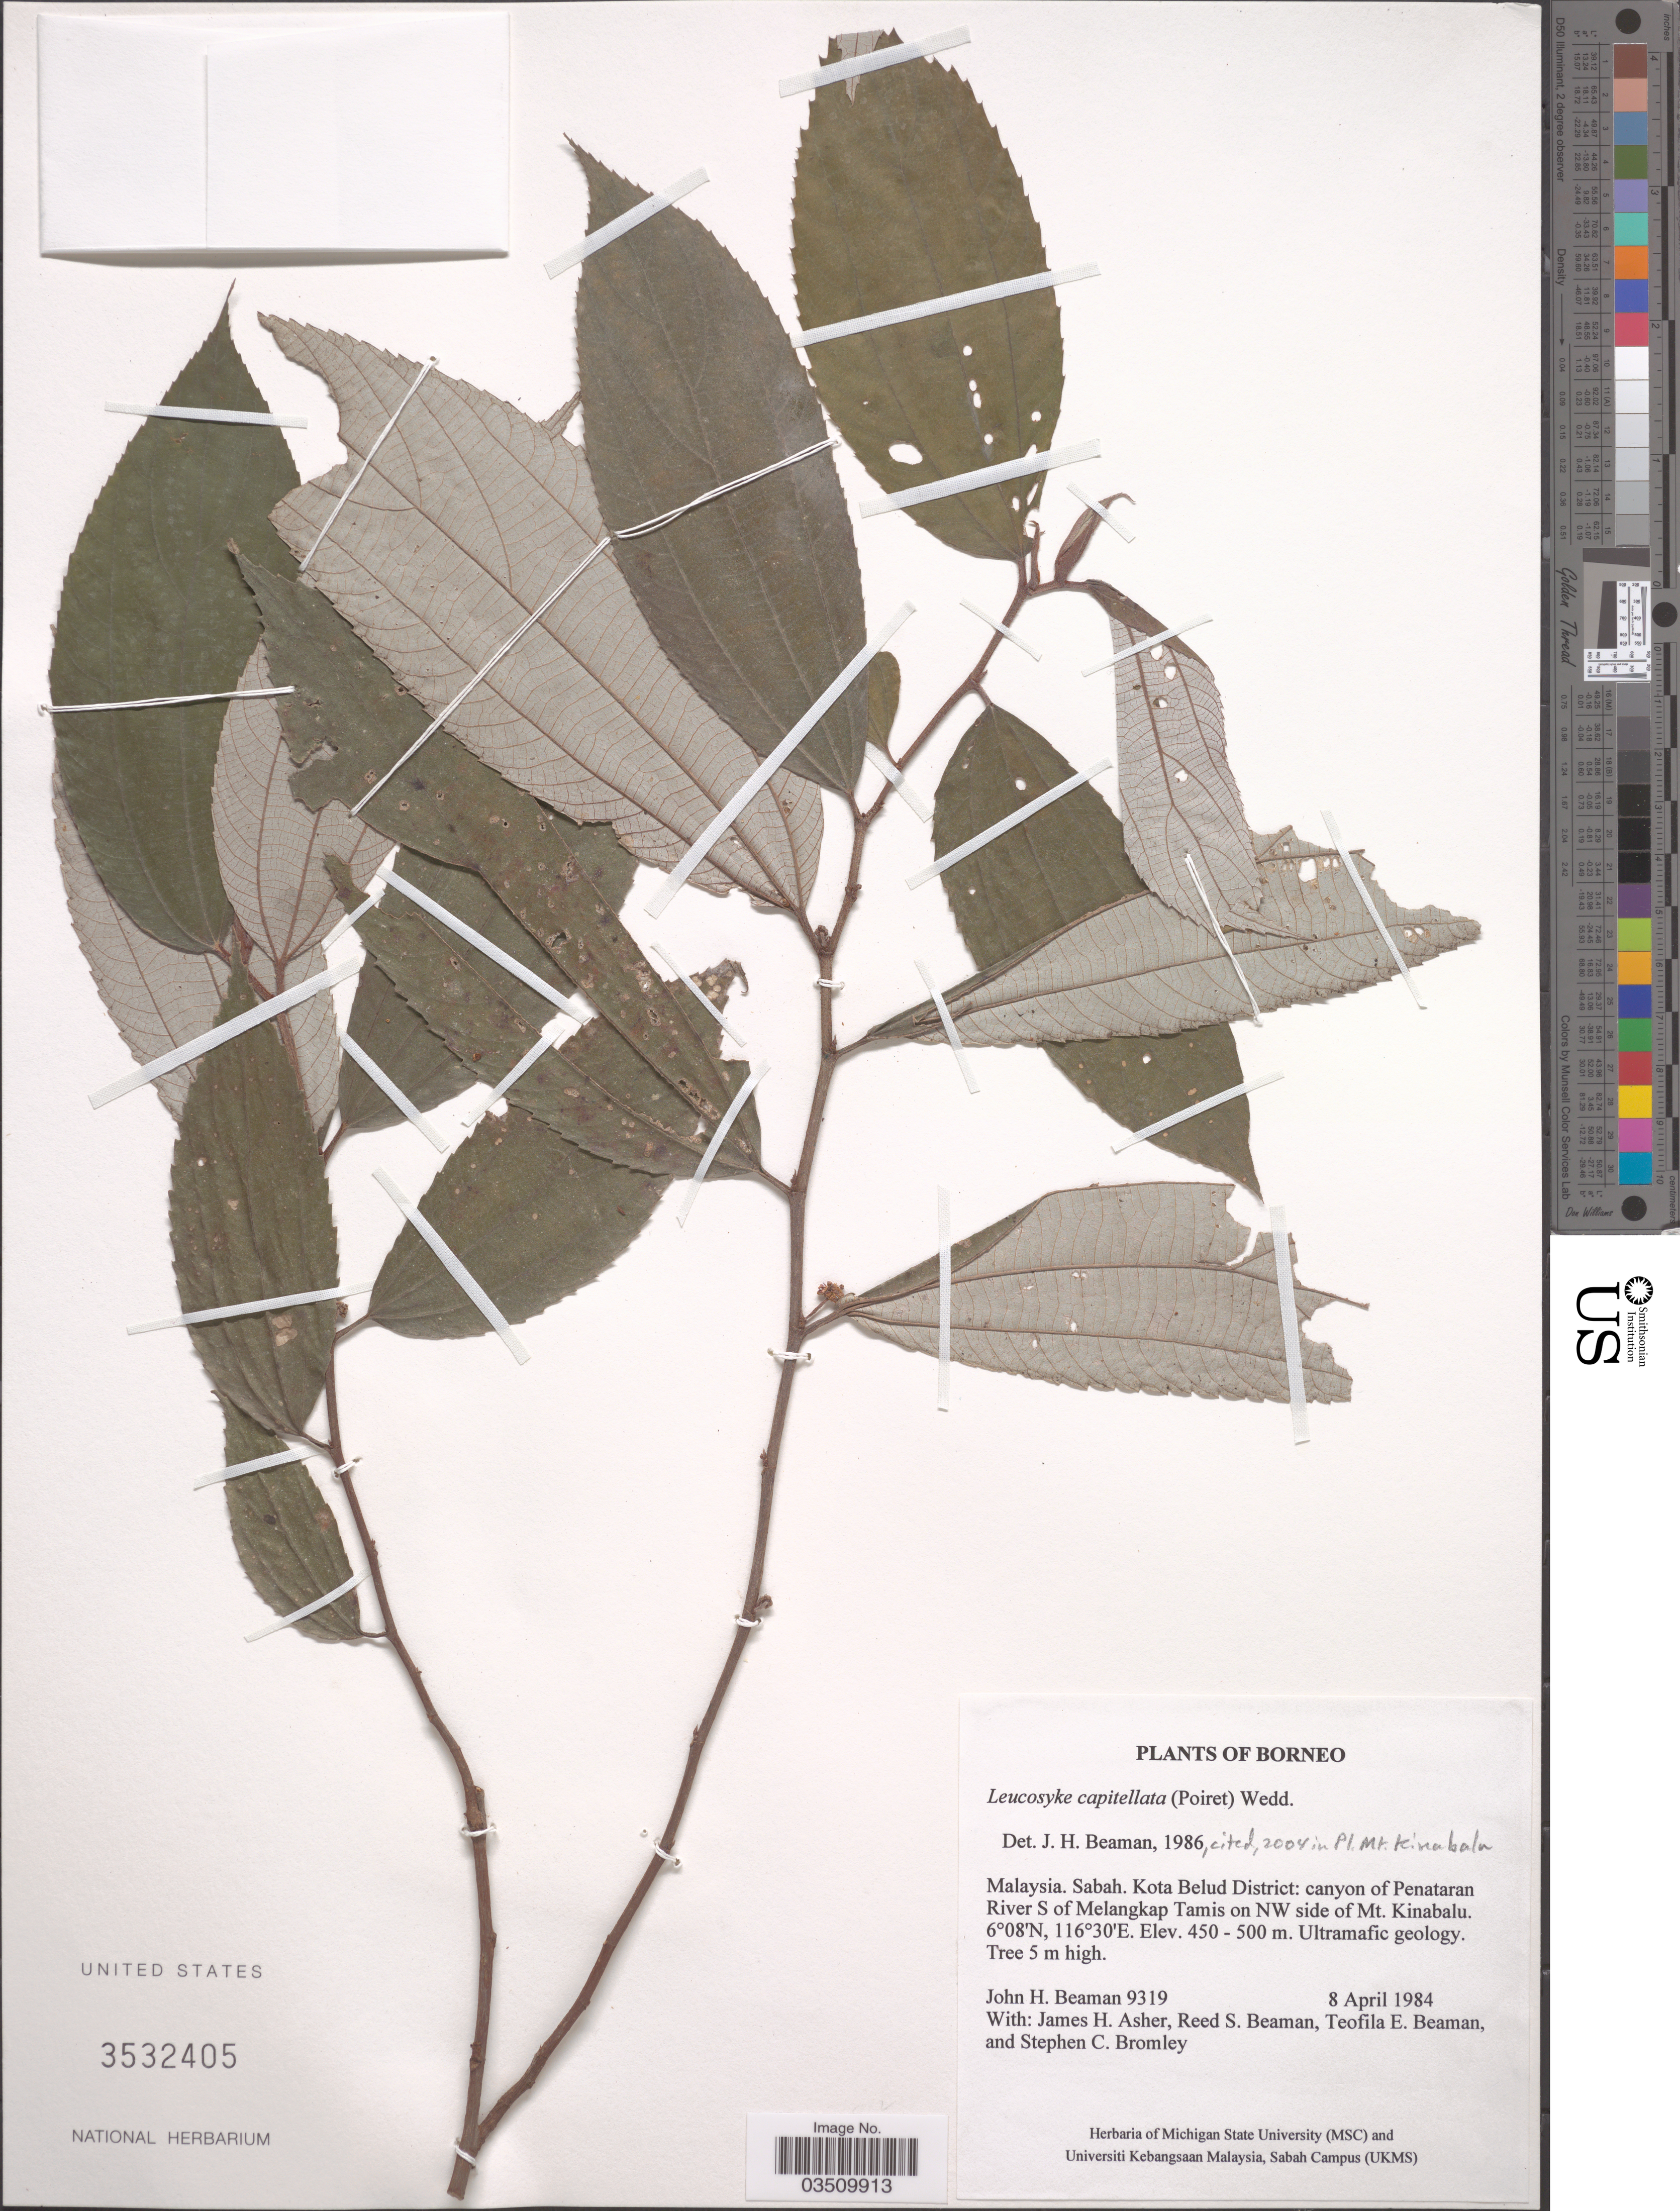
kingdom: Plantae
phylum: Tracheophyta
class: Magnoliopsida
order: Rosales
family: Urticaceae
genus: Leucosyke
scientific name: Leucosyke capitellata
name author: (Poir.) Wedd.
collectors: J. H. Beaman, J. Asher, R. S. Beaman, T. E. Beaman & S. Bromley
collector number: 9319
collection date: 1984-04-08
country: Malaysia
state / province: Sabah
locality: Borneo. Kota Belud District: canyon of Penataran River S of Melangkap Tamis on NW side of Mt. Kinabalu.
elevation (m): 450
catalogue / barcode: US 3532405